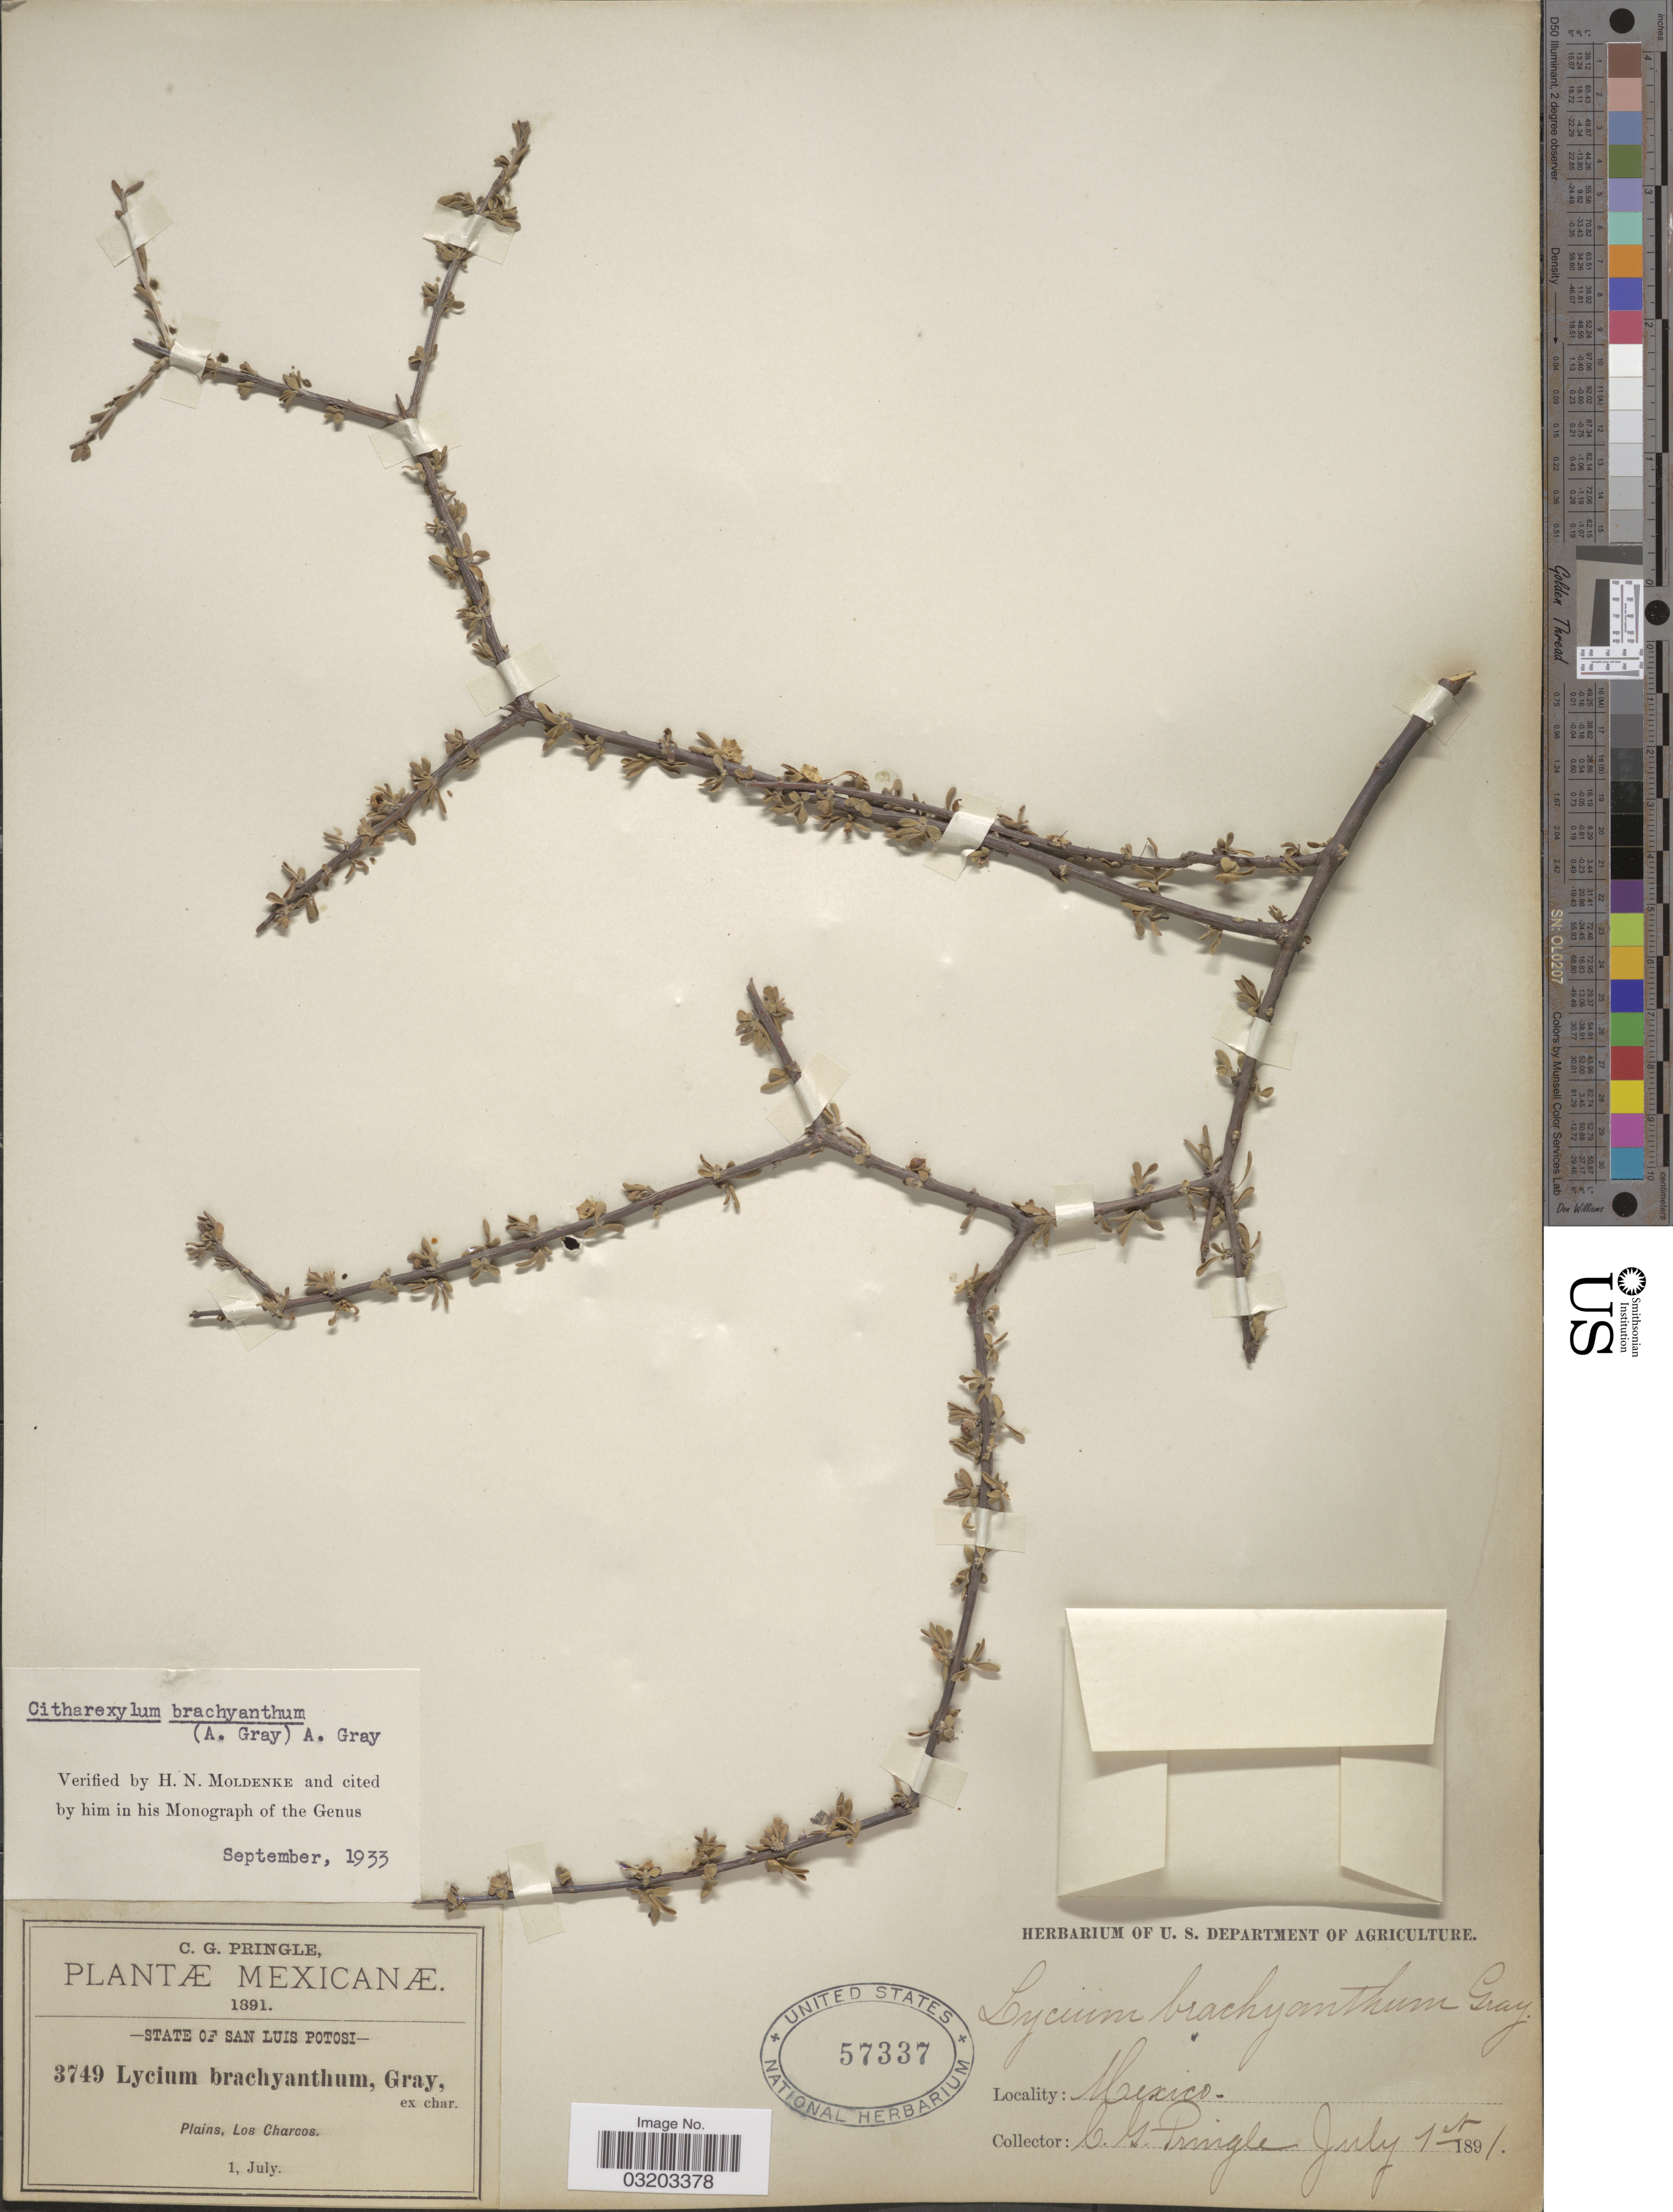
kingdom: Plantae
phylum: Tracheophyta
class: Magnoliopsida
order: Lamiales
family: Verbenaceae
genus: Citharexylum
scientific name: Citharexylum brachyanthum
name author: (A. Gray ex Hemsl.) A. Gray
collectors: C. G. Pringle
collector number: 3749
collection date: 1891-07-01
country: Mexico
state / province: San Luis Potosí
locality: Plains, Los Charcos.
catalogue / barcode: US 57337